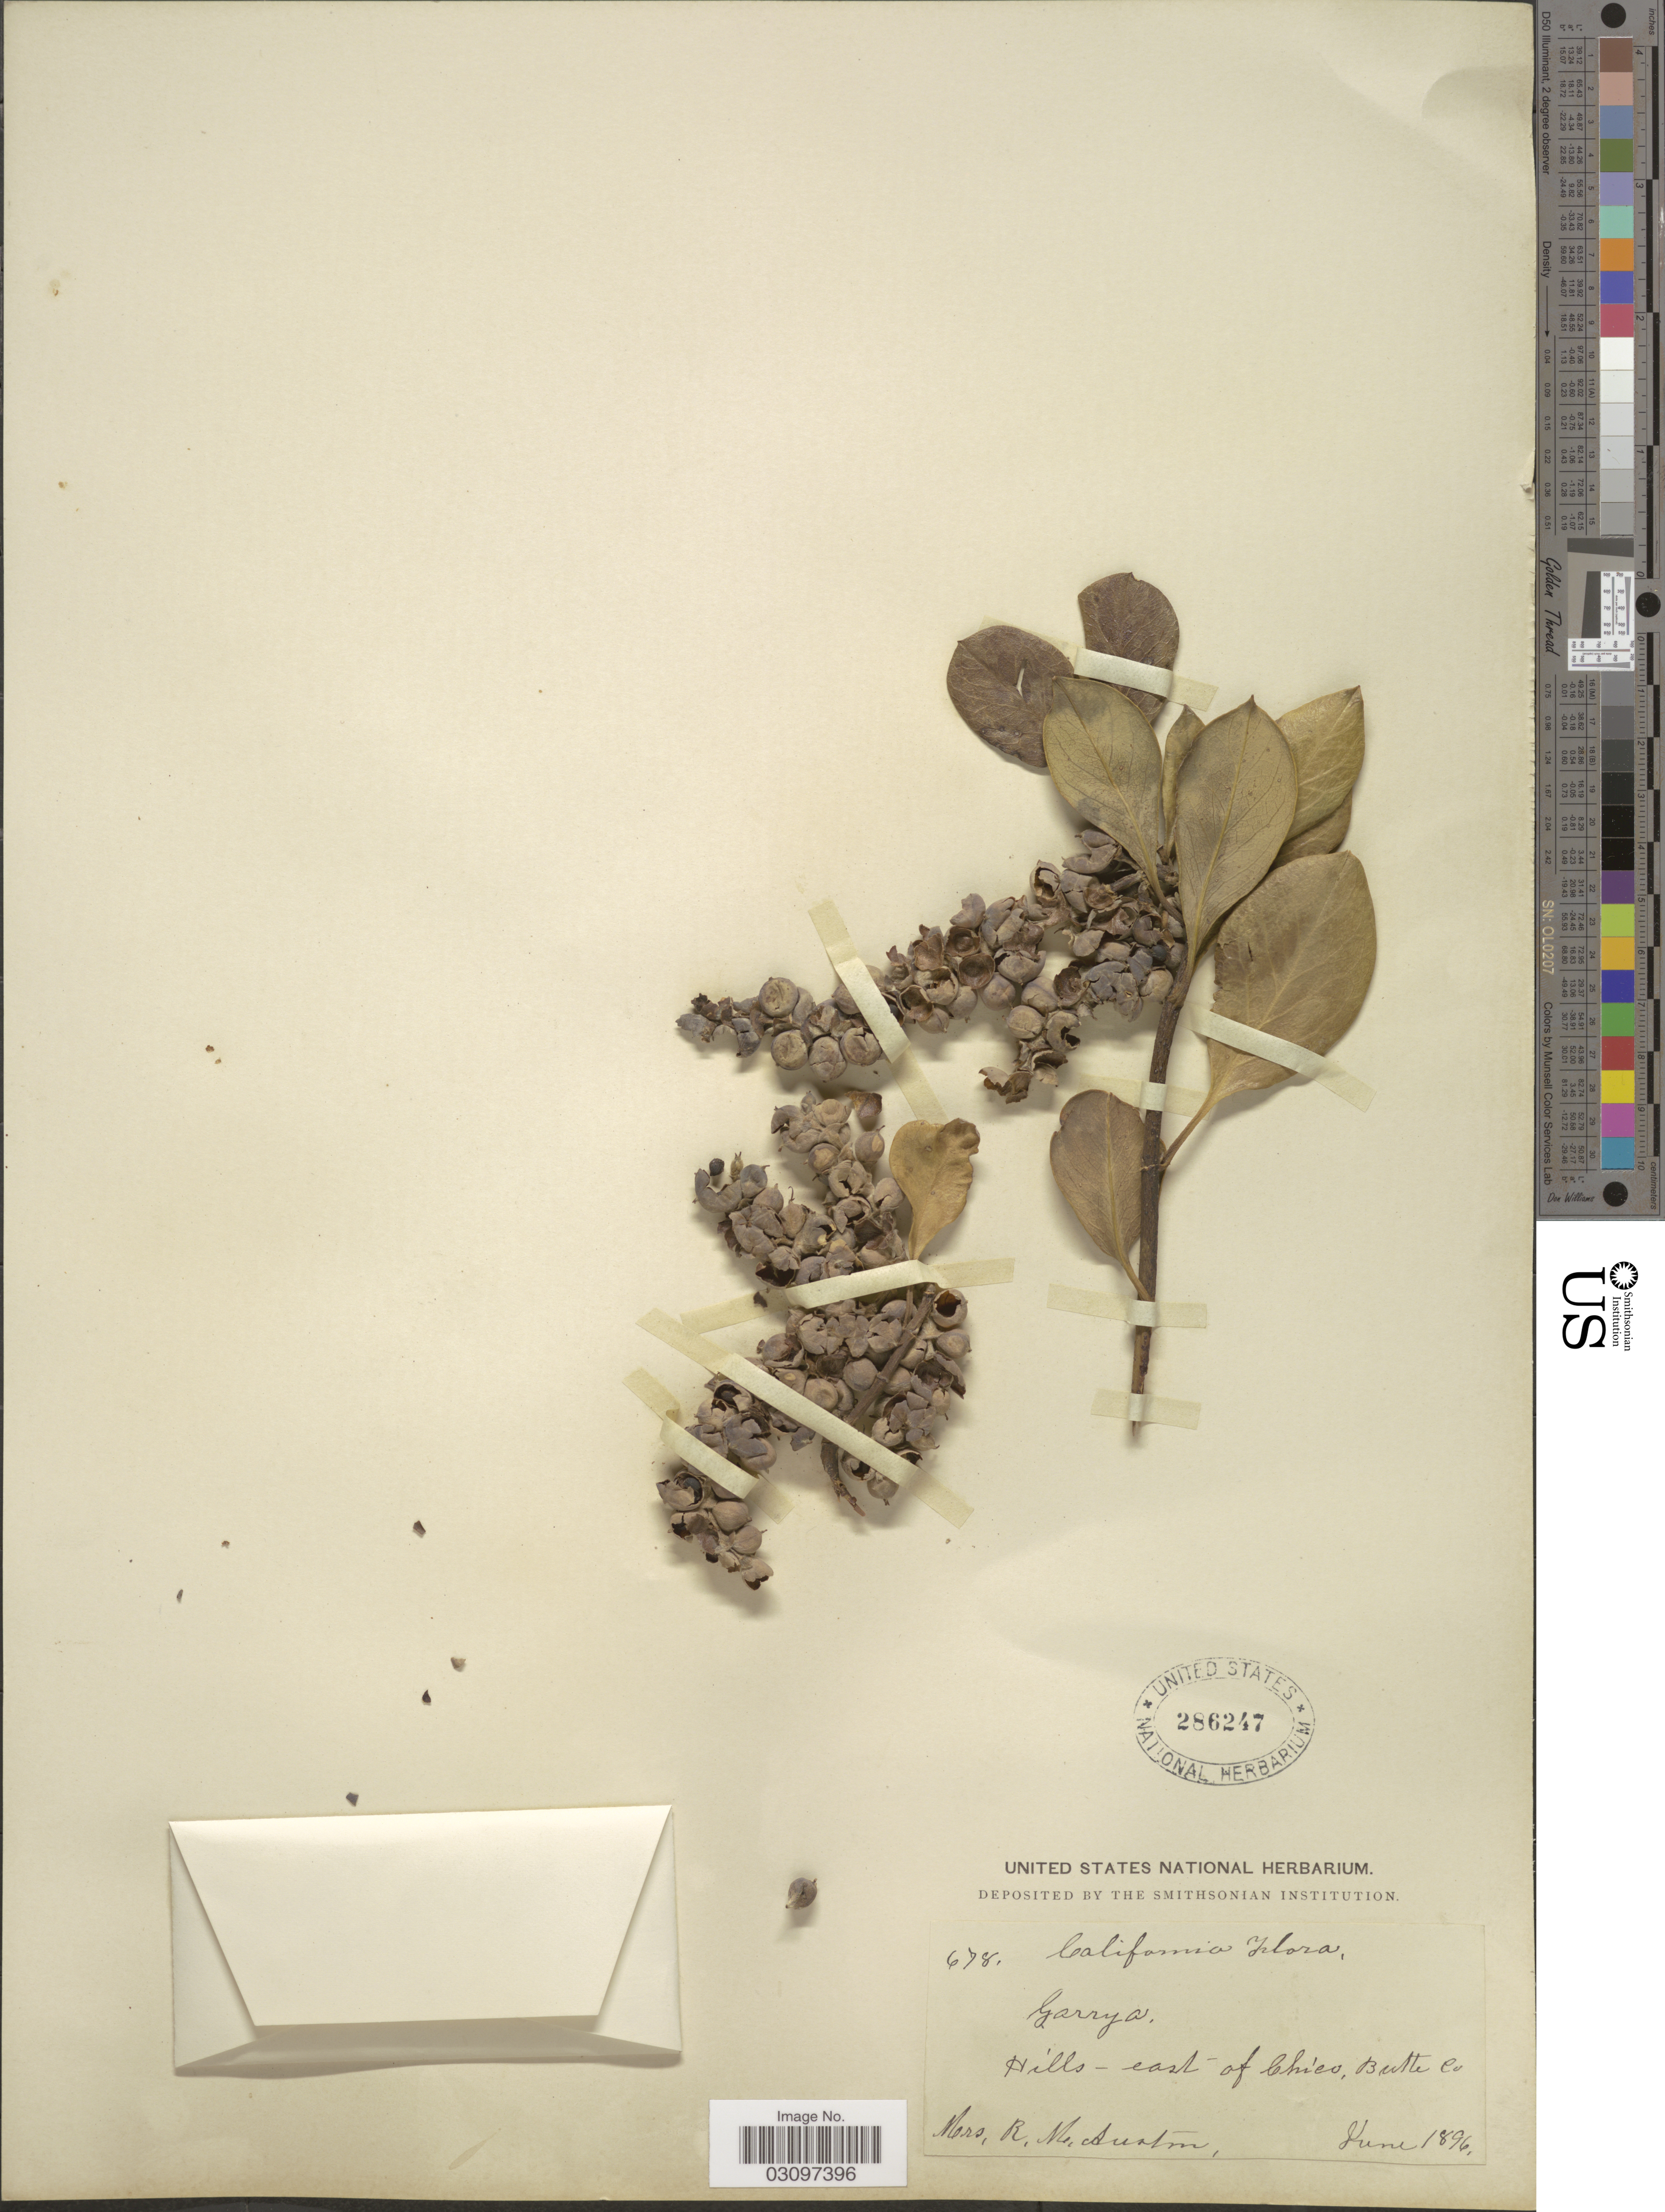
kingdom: Plantae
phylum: Tracheophyta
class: Magnoliopsida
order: Garryales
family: Garryaceae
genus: Garrya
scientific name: Garrya fremontii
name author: Torr.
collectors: R. Austin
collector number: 678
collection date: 1896-06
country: United States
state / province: California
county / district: Butte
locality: Hills - east of Chico, Butte Co.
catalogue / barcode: US 286247